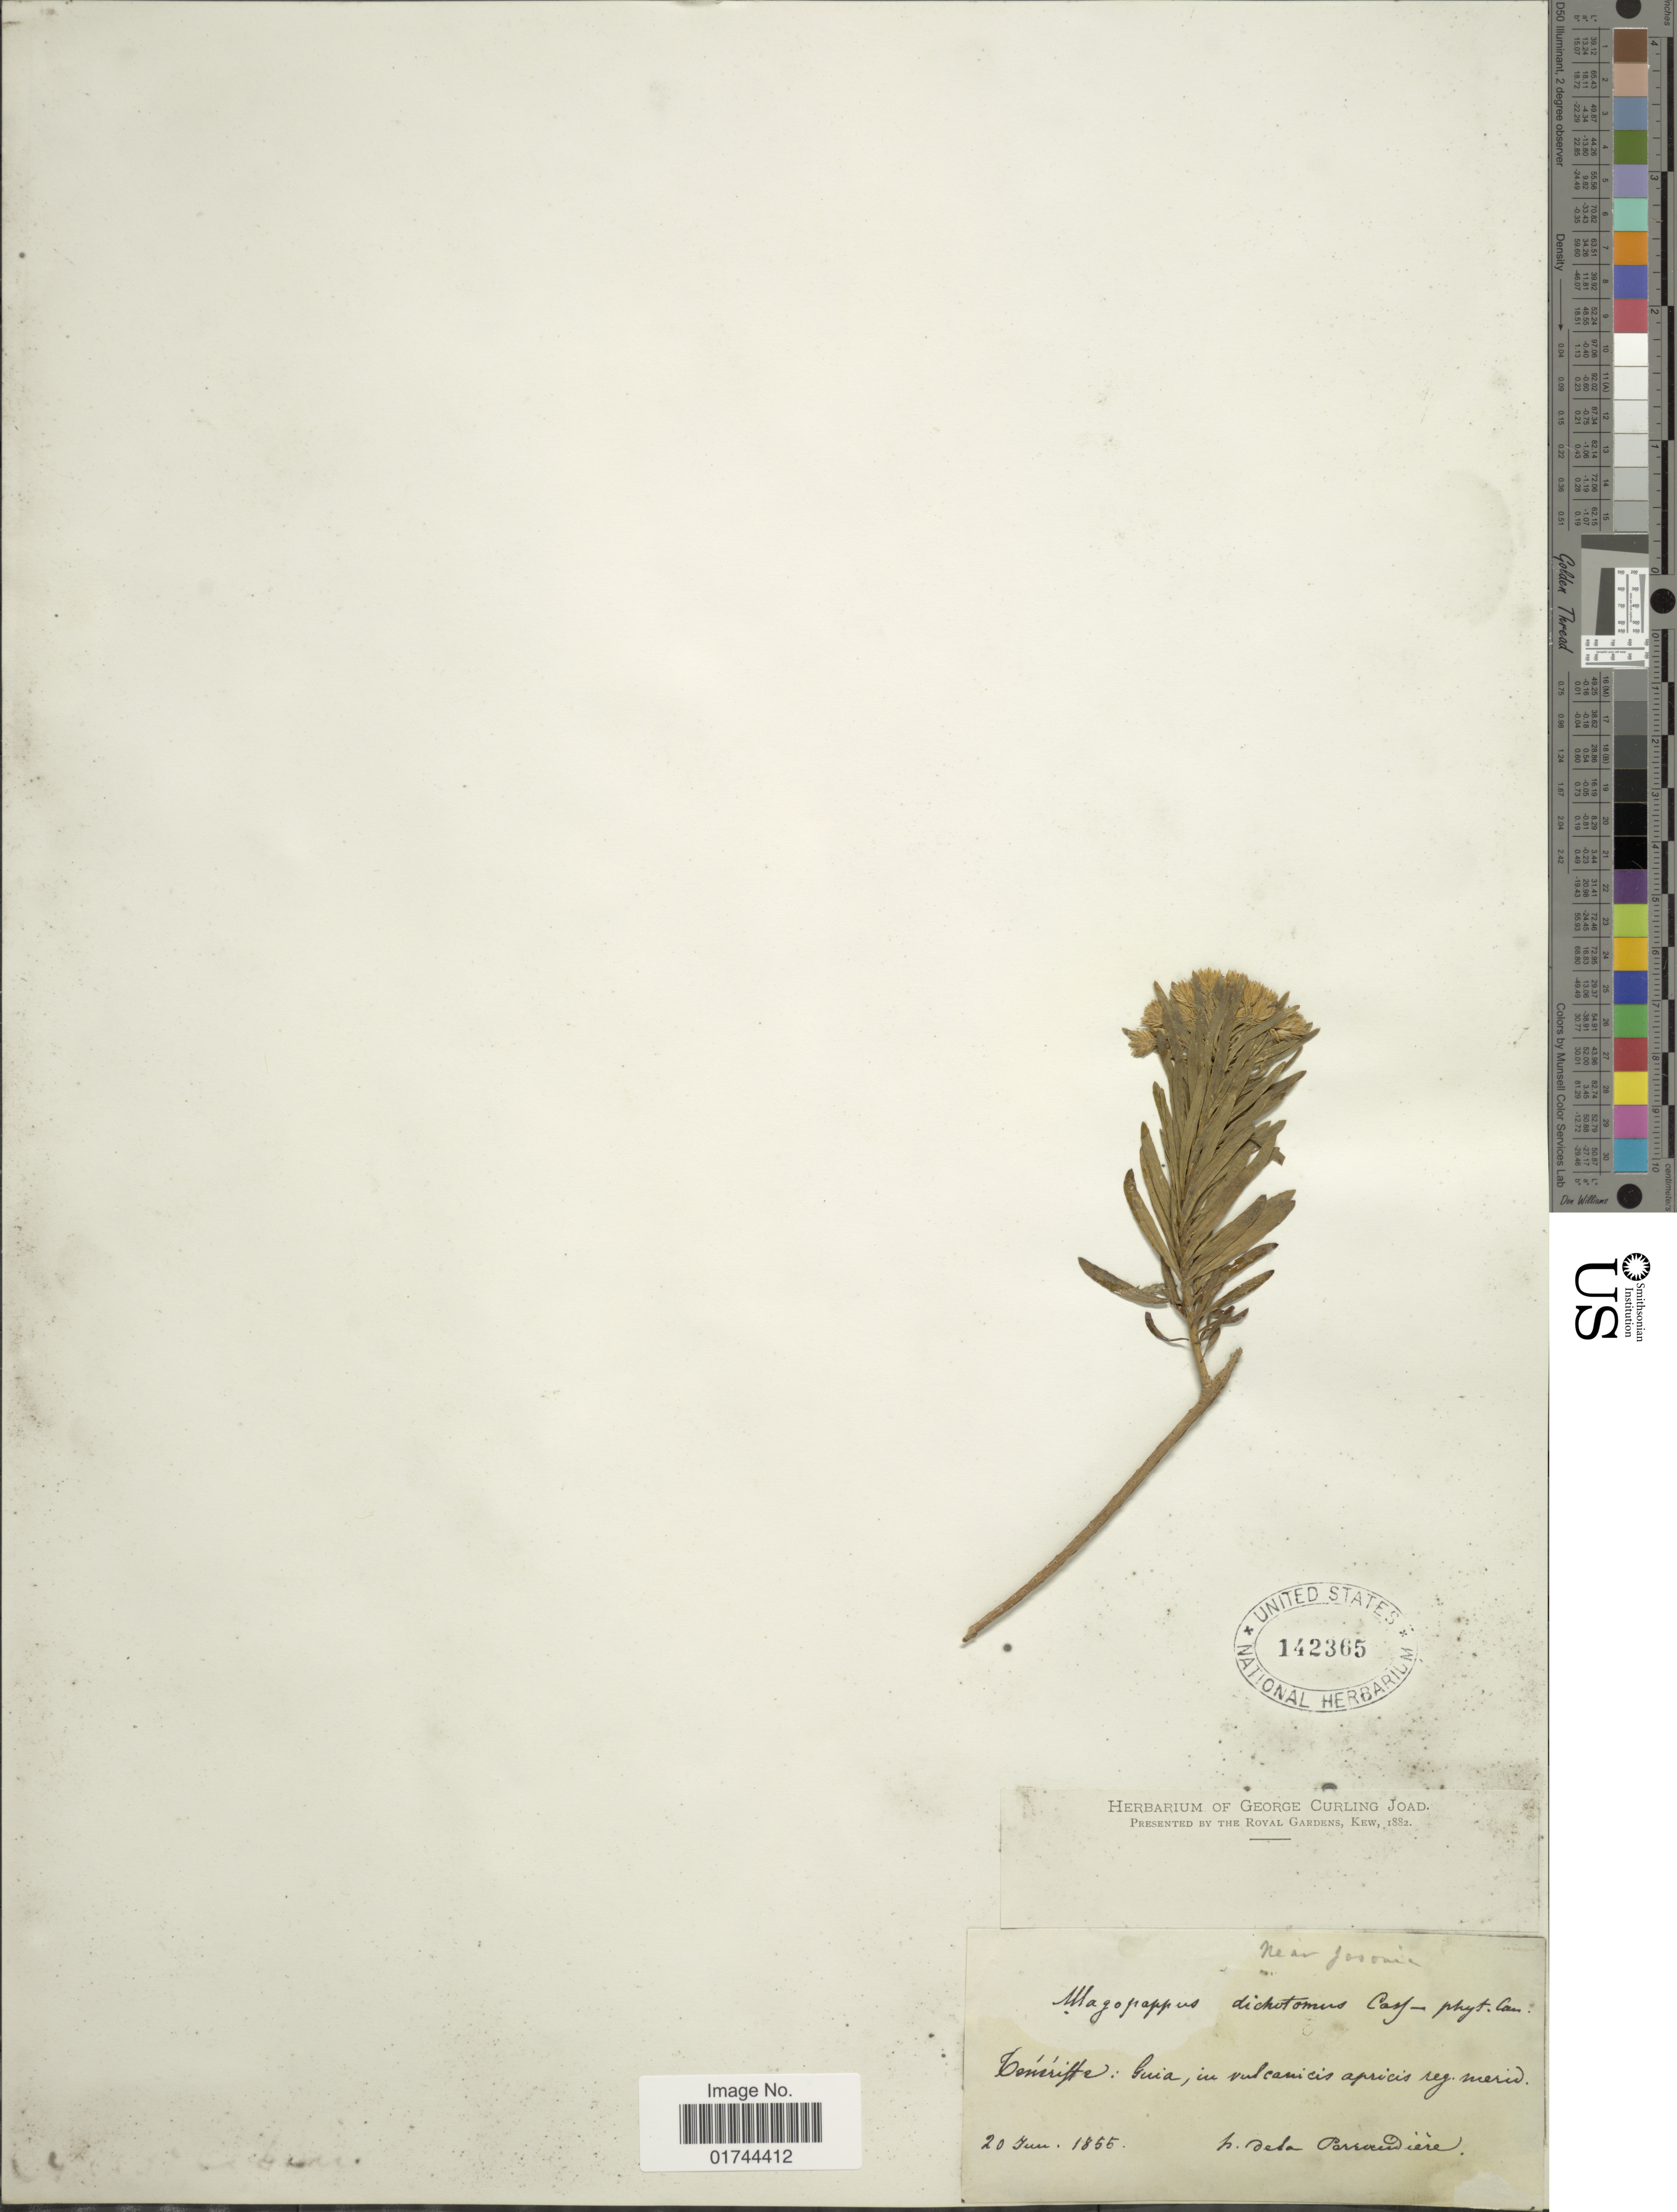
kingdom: Plantae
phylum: Tracheophyta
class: Magnoliopsida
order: Asterales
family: Asteraceae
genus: Allagopappus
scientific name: Allagopappus dichotomus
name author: Cass.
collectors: L. Parrandiere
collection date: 1855-06-20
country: Spain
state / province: Canarias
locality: Tenerife: Guia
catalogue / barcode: US 142365